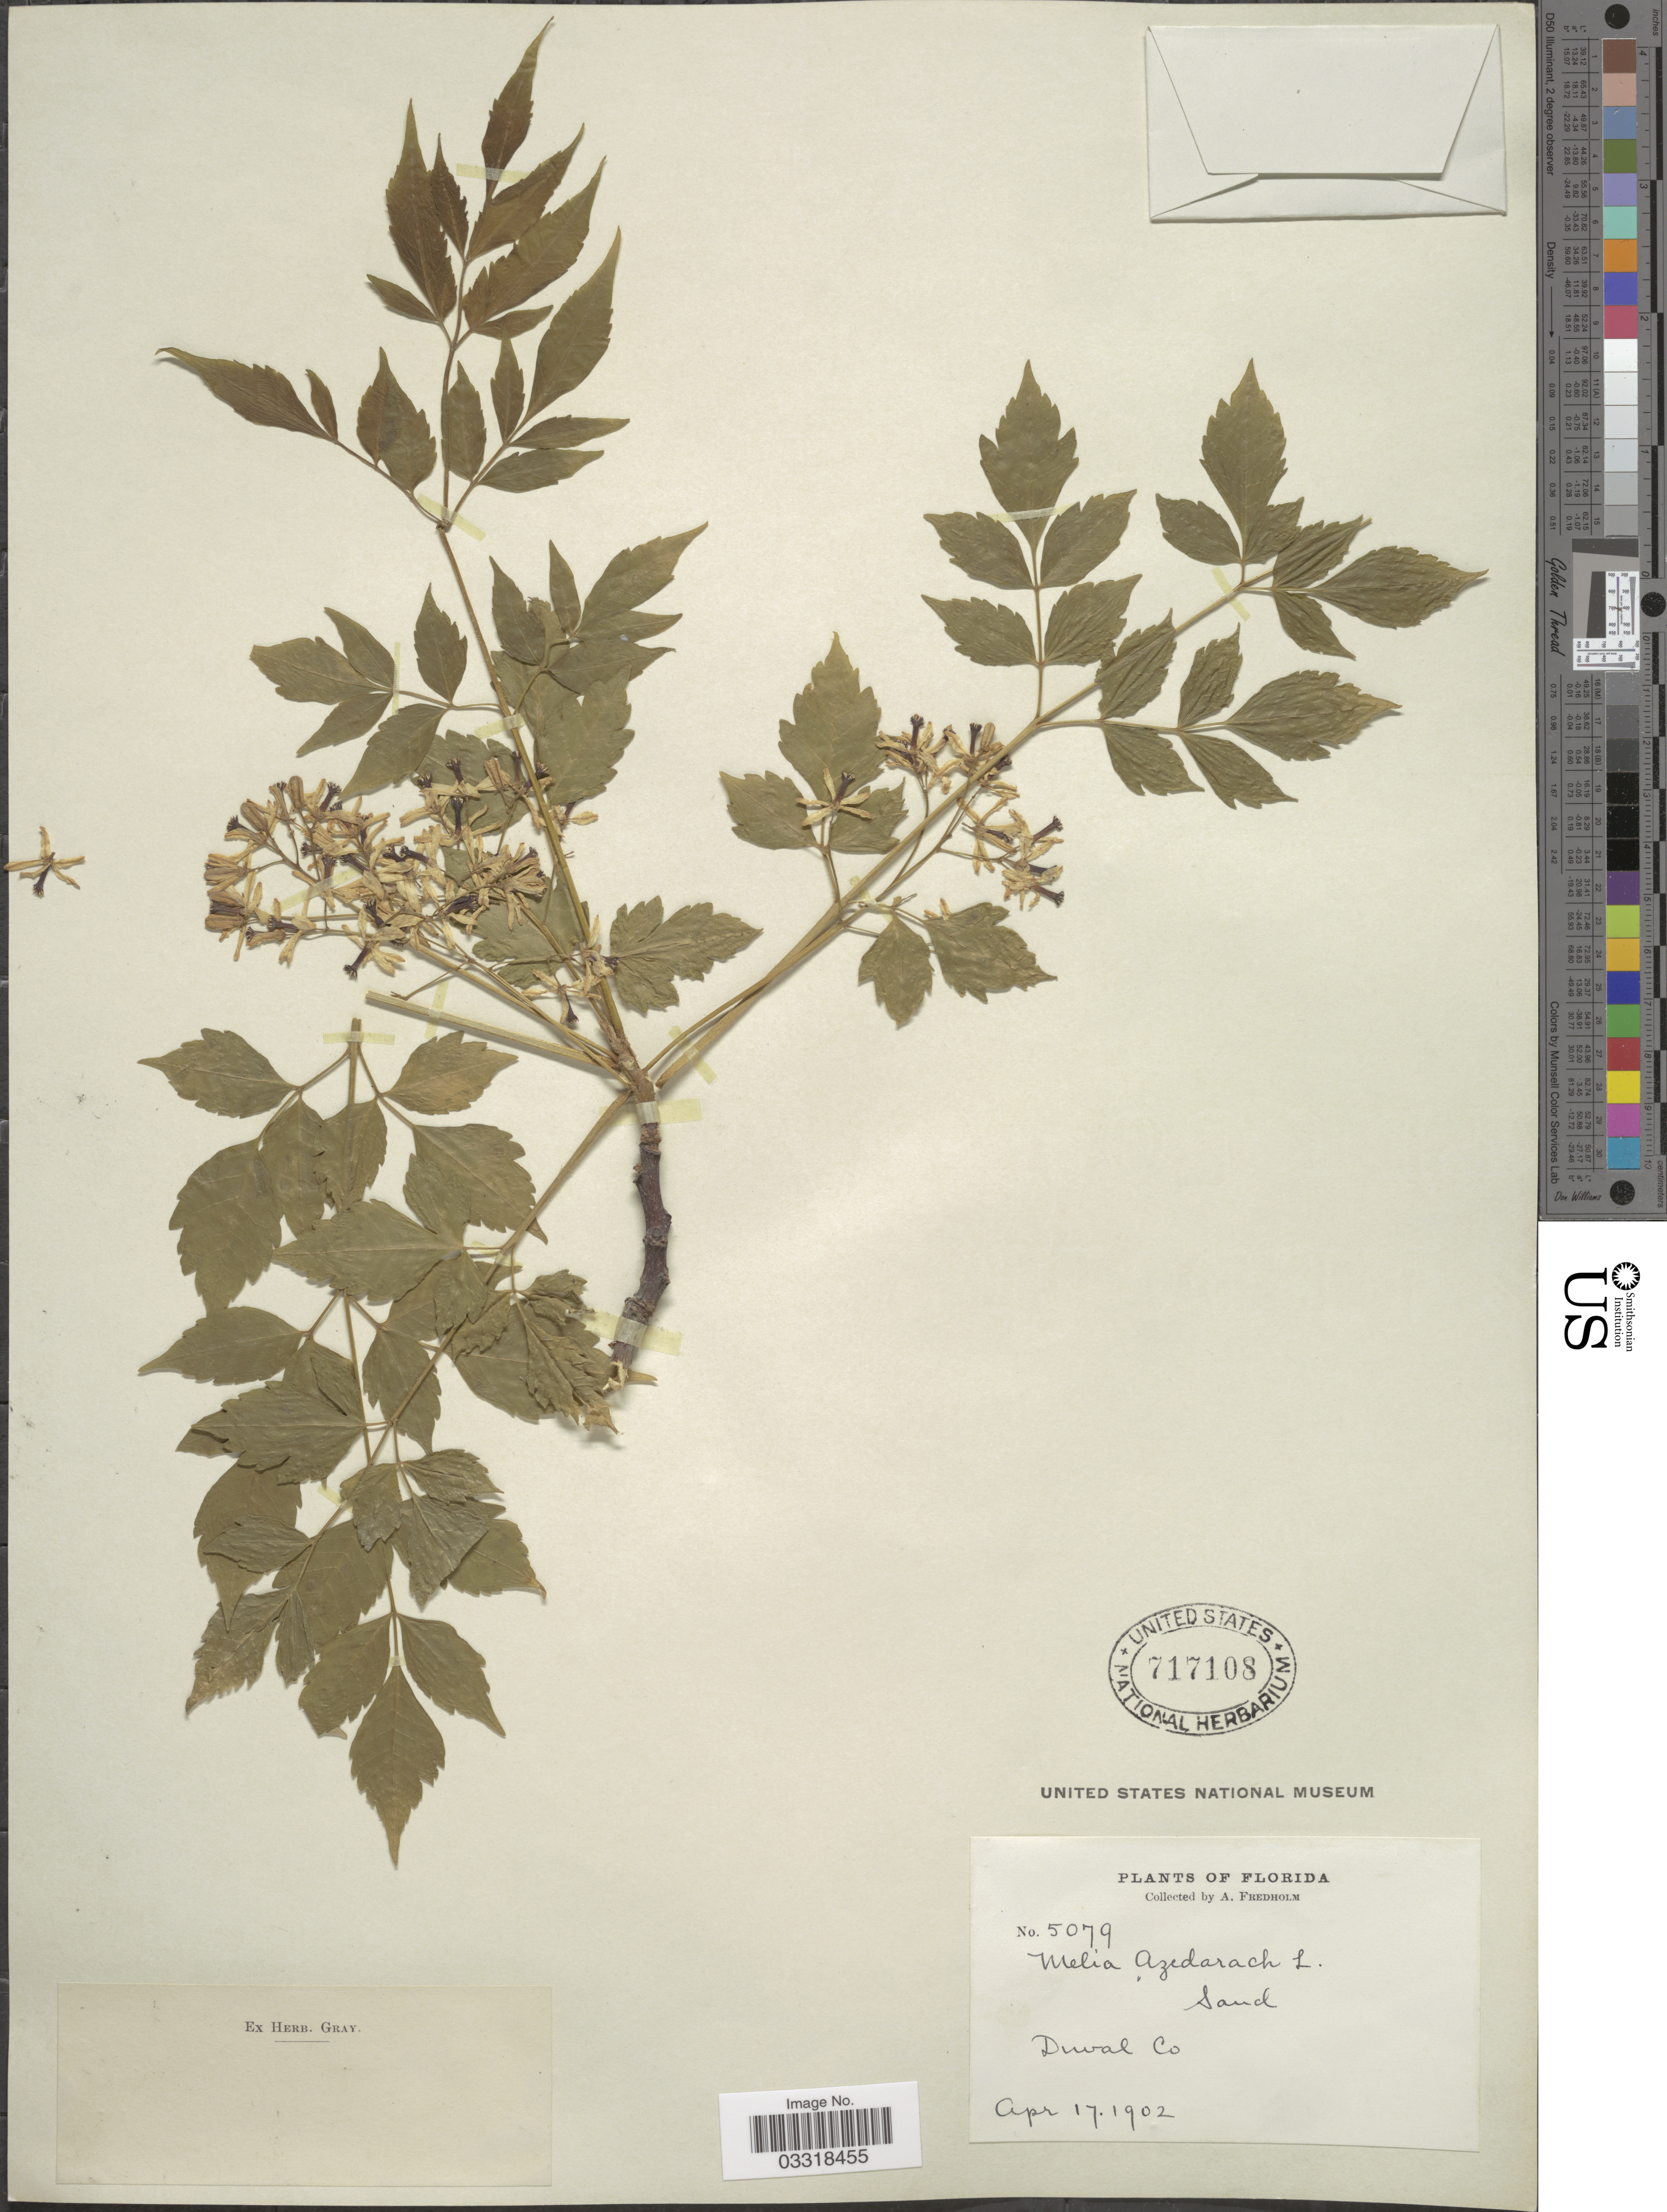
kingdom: Plantae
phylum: Tracheophyta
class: Magnoliopsida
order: Sapindales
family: Meliaceae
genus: Melia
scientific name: Melia azedarach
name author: L.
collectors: A. Fredholm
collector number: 5079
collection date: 1902-04-17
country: United States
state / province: Florida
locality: Duval Co.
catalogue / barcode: US 717108